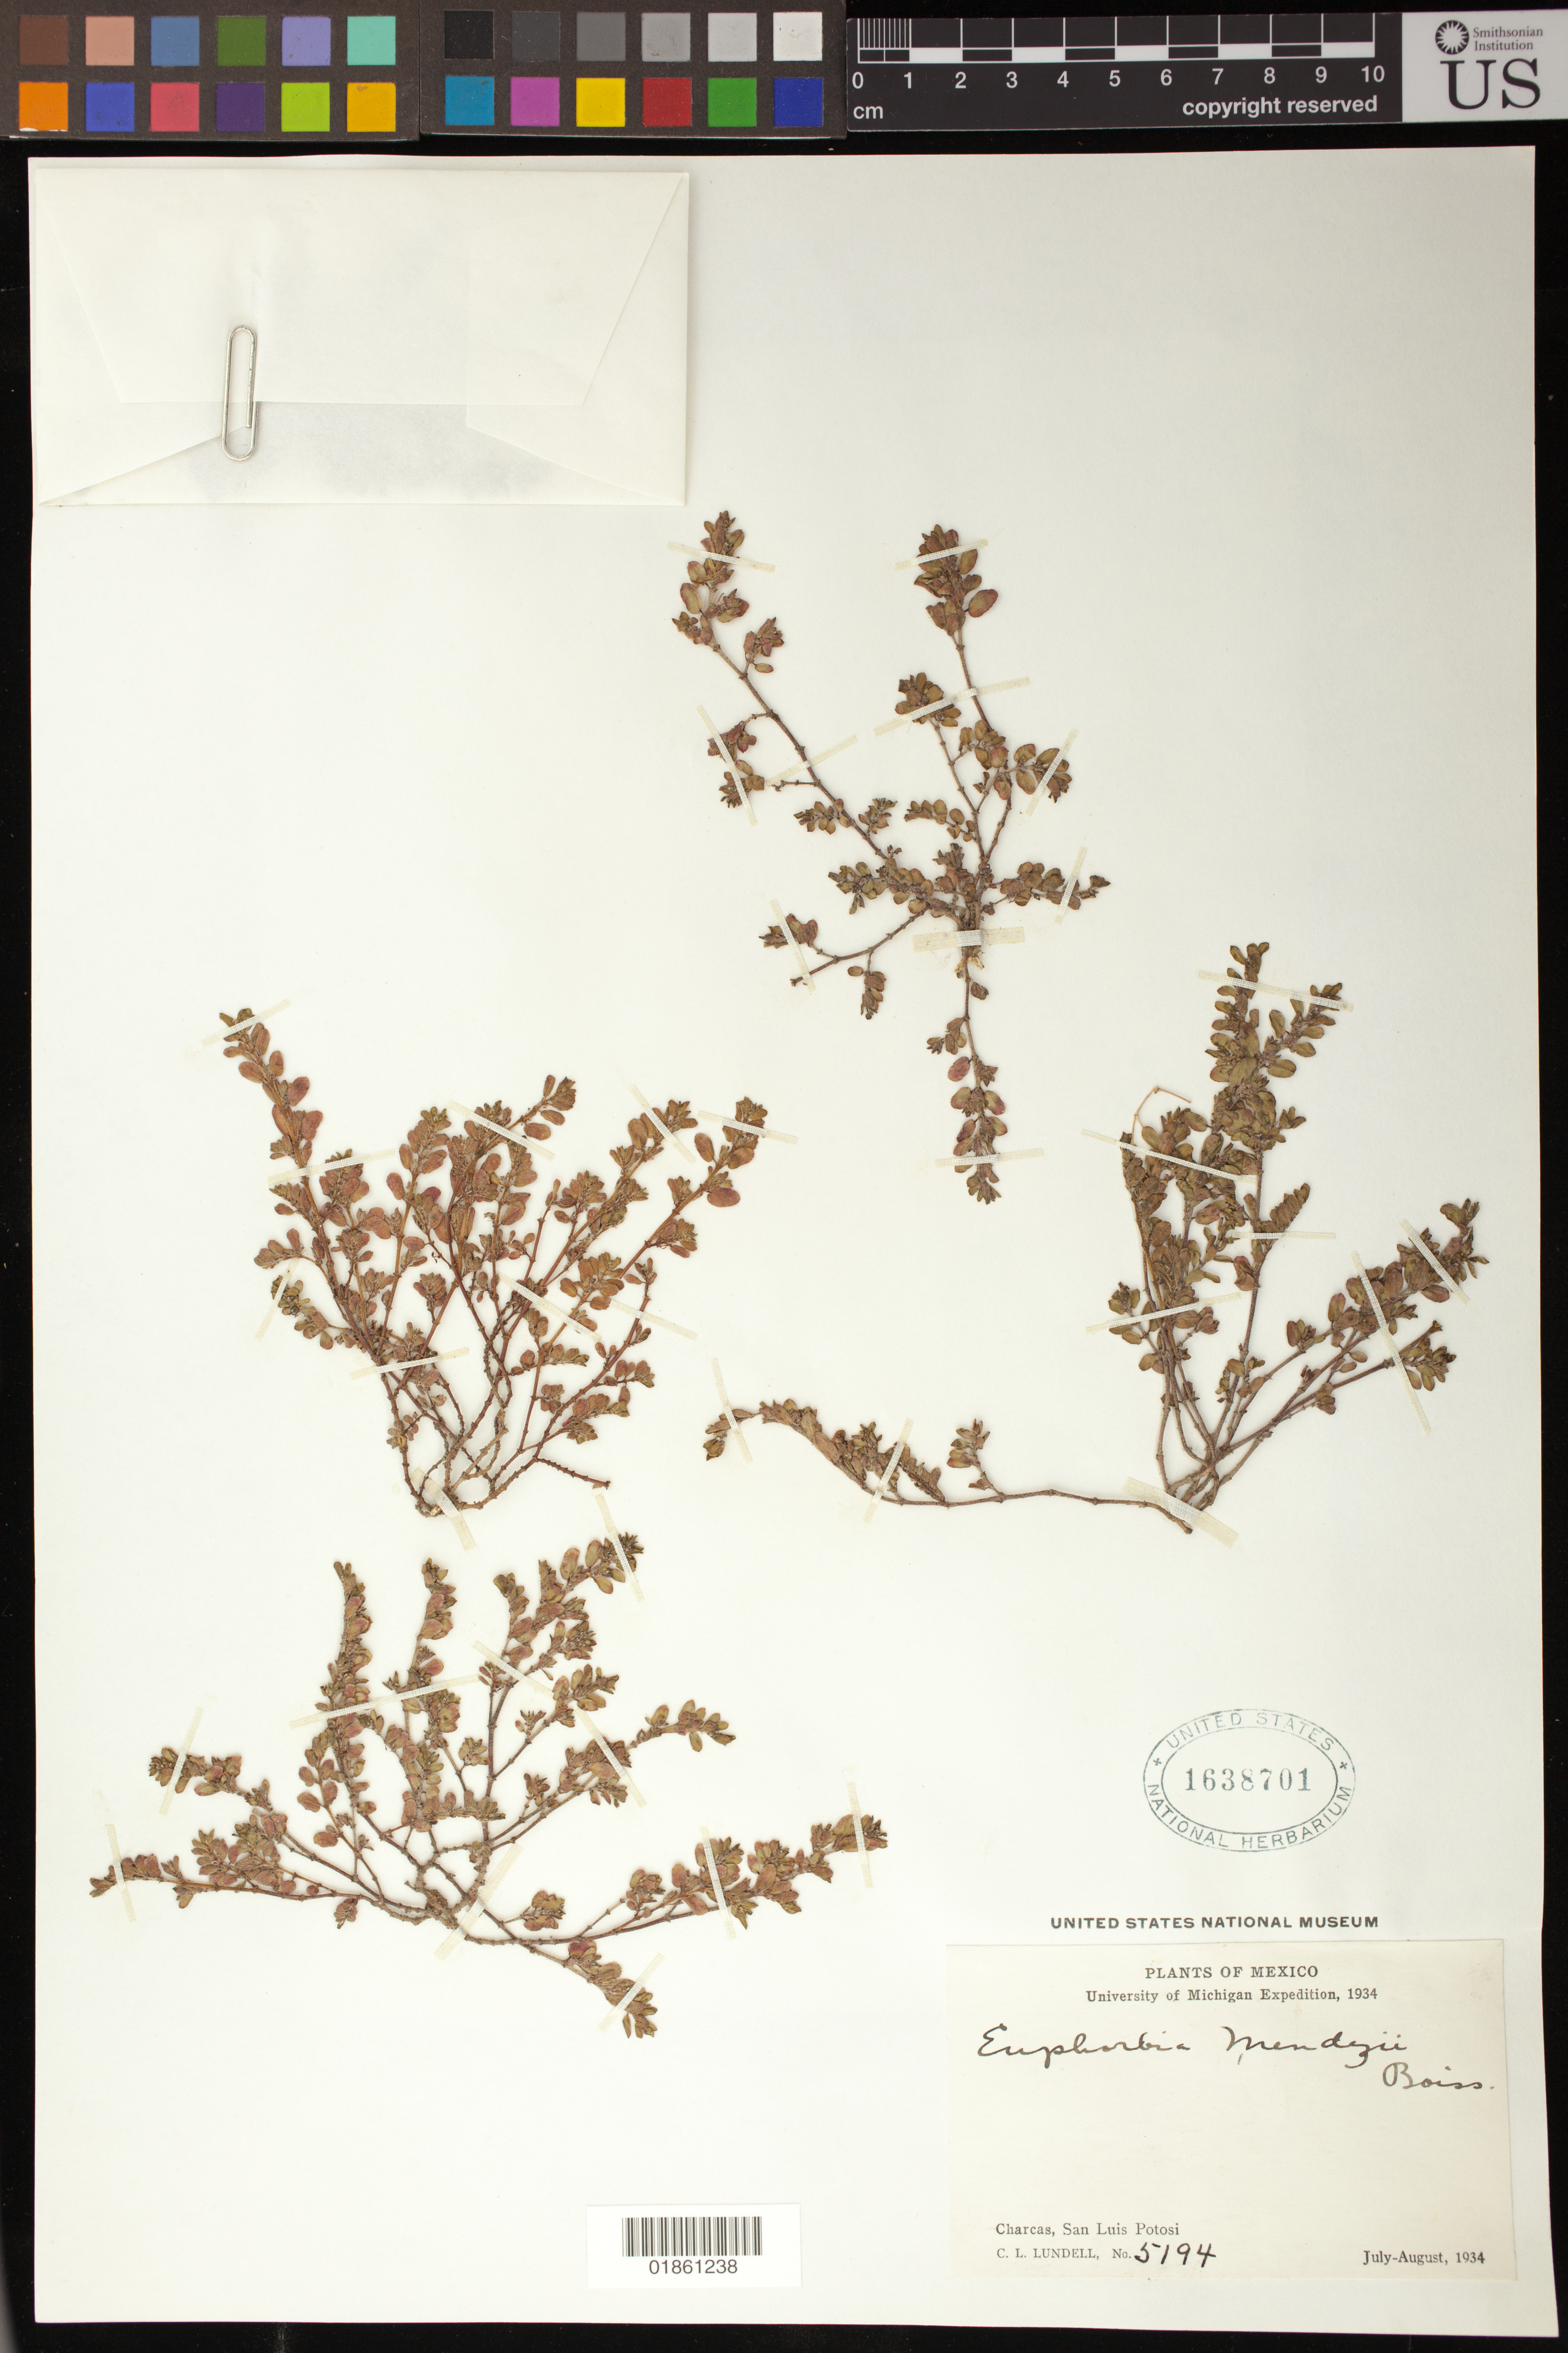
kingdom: Plantae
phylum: Tracheophyta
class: Magnoliopsida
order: Malpighiales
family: Euphorbiaceae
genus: Euphorbia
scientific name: Euphorbia sp.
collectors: C. L. Lundell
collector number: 5194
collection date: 1934-07/1934-08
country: Mexico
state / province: San Luis Potosí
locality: Charcas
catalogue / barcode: US 1638701